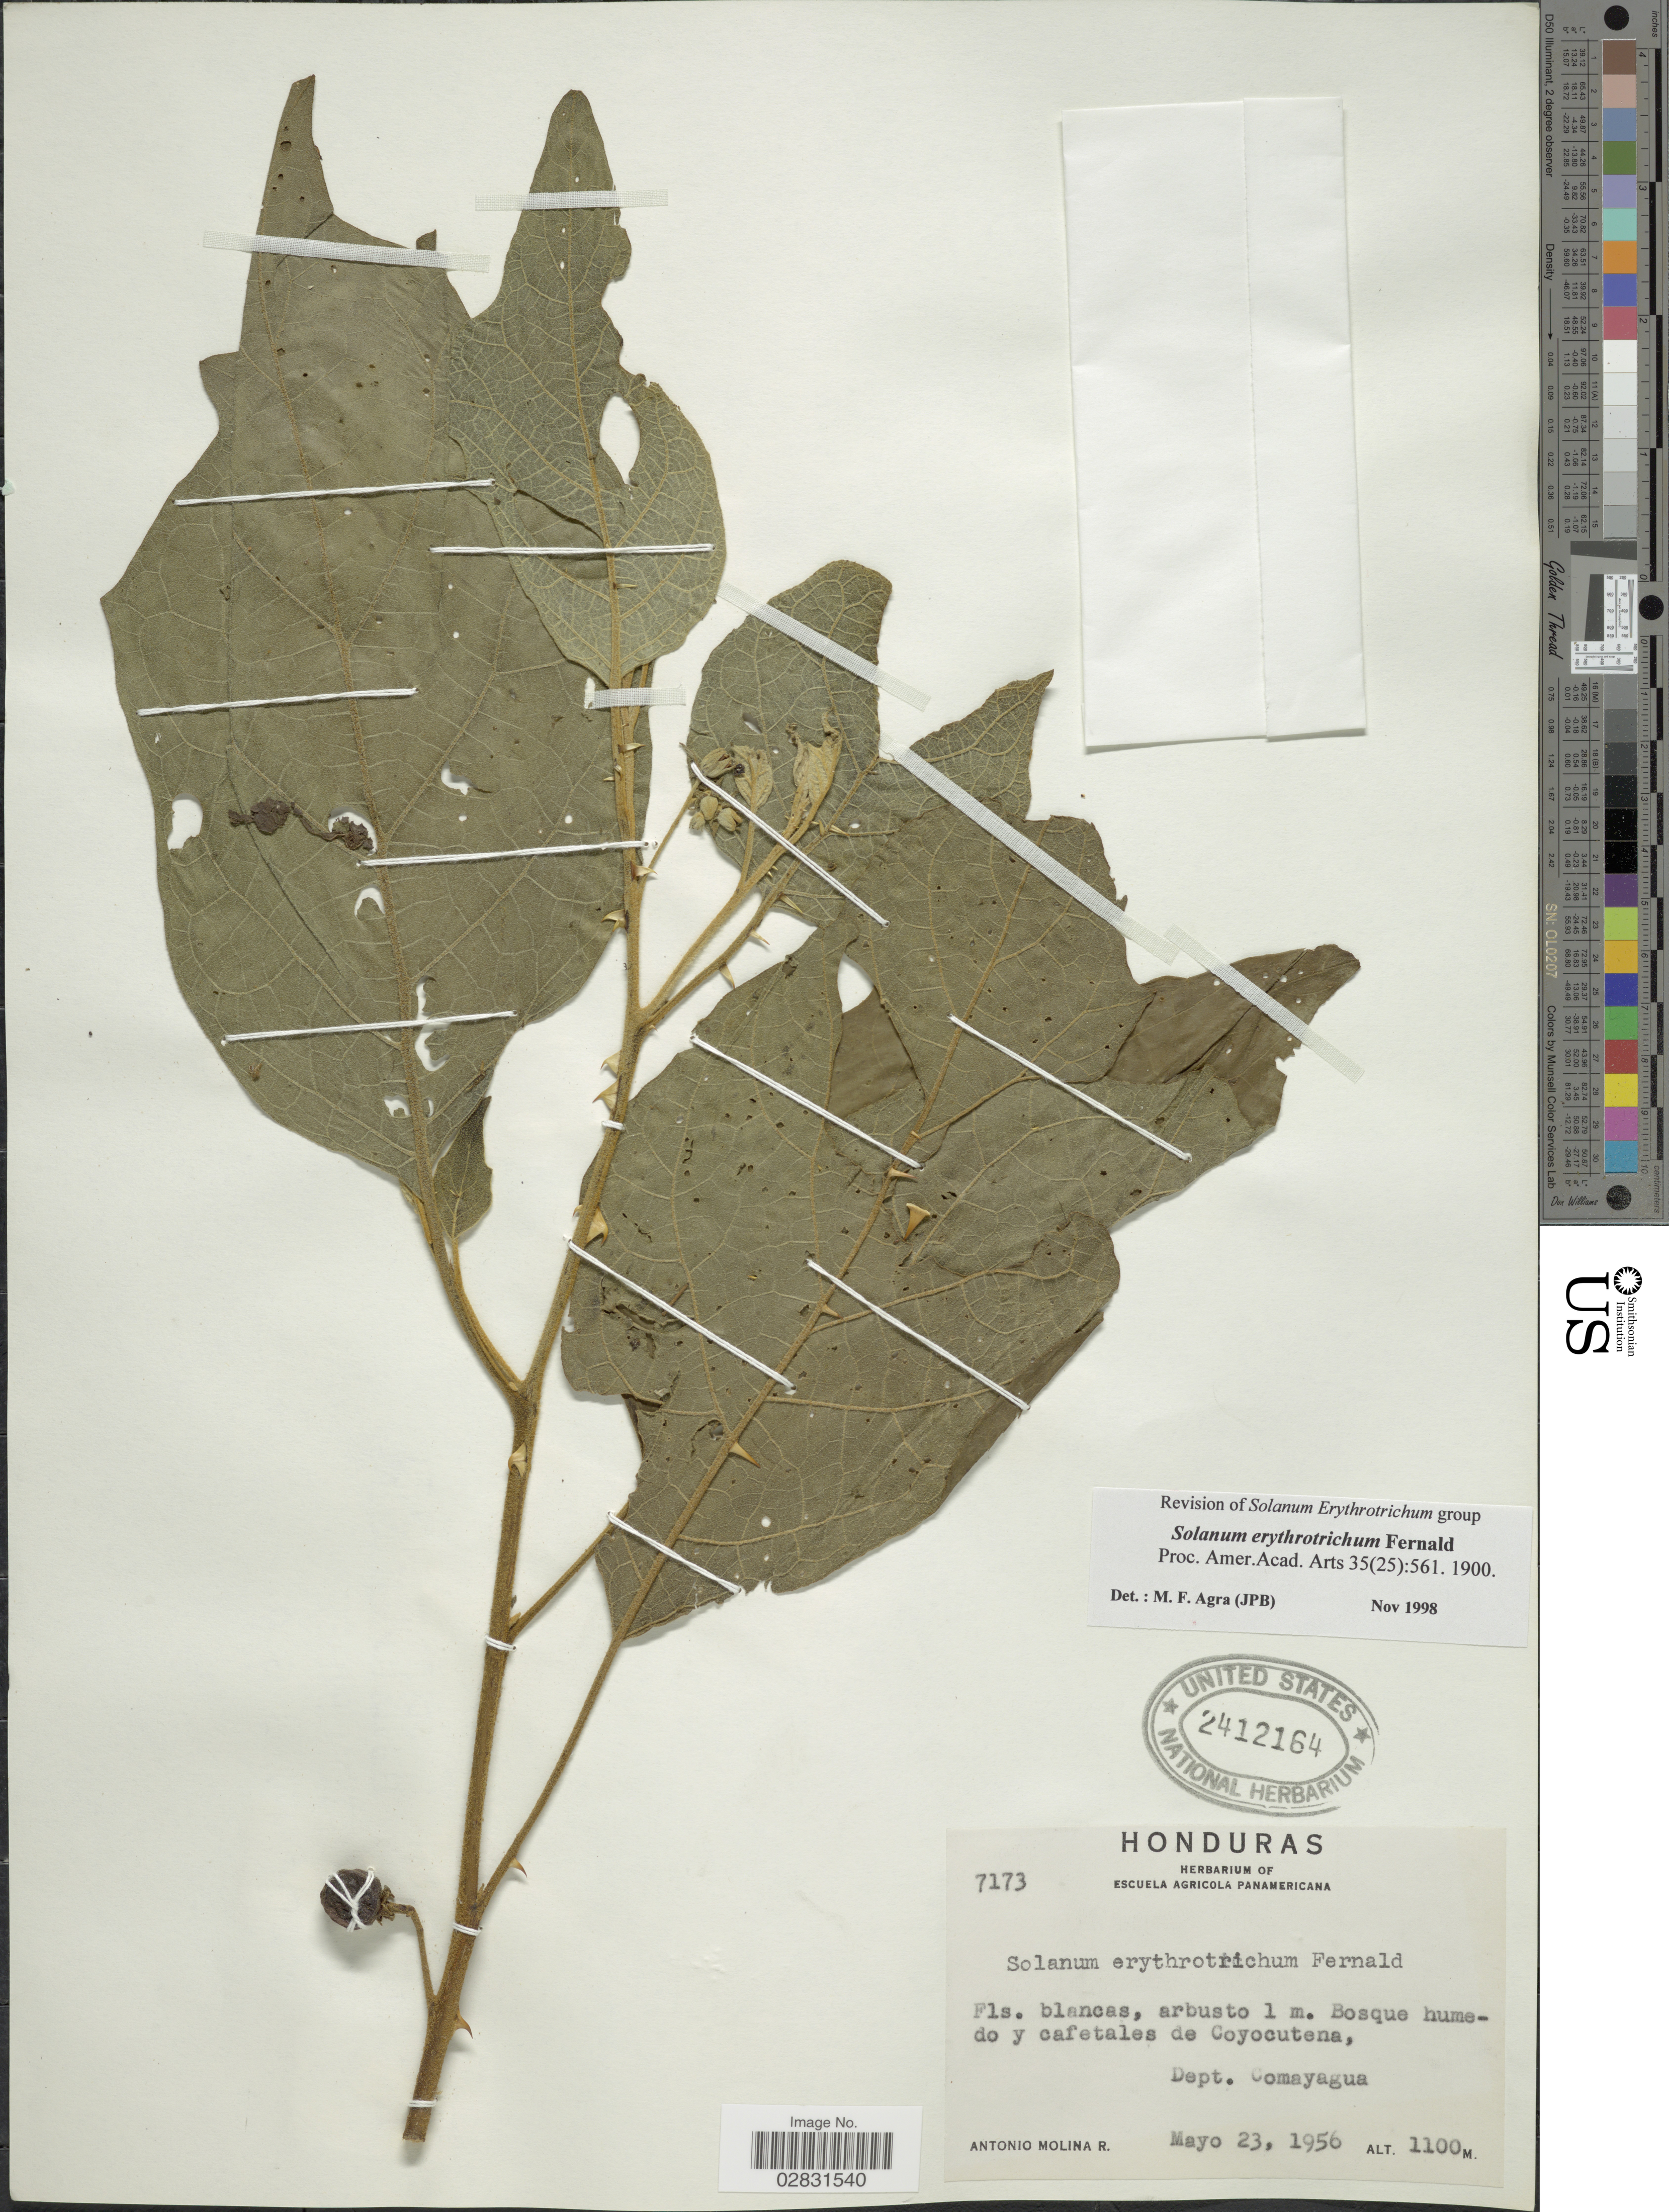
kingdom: Plantae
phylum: Tracheophyta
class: Magnoliopsida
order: Solanales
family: Solanaceae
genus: Solanum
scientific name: Solanum erythrotrichum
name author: Fernald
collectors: A. Molina R.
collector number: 7173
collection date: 1956-05-23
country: Honduras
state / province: Comayagua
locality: Bosque humedo y cafetales de Coyocutena, Dept. Comayagua.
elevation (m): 1100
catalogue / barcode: US 2412164